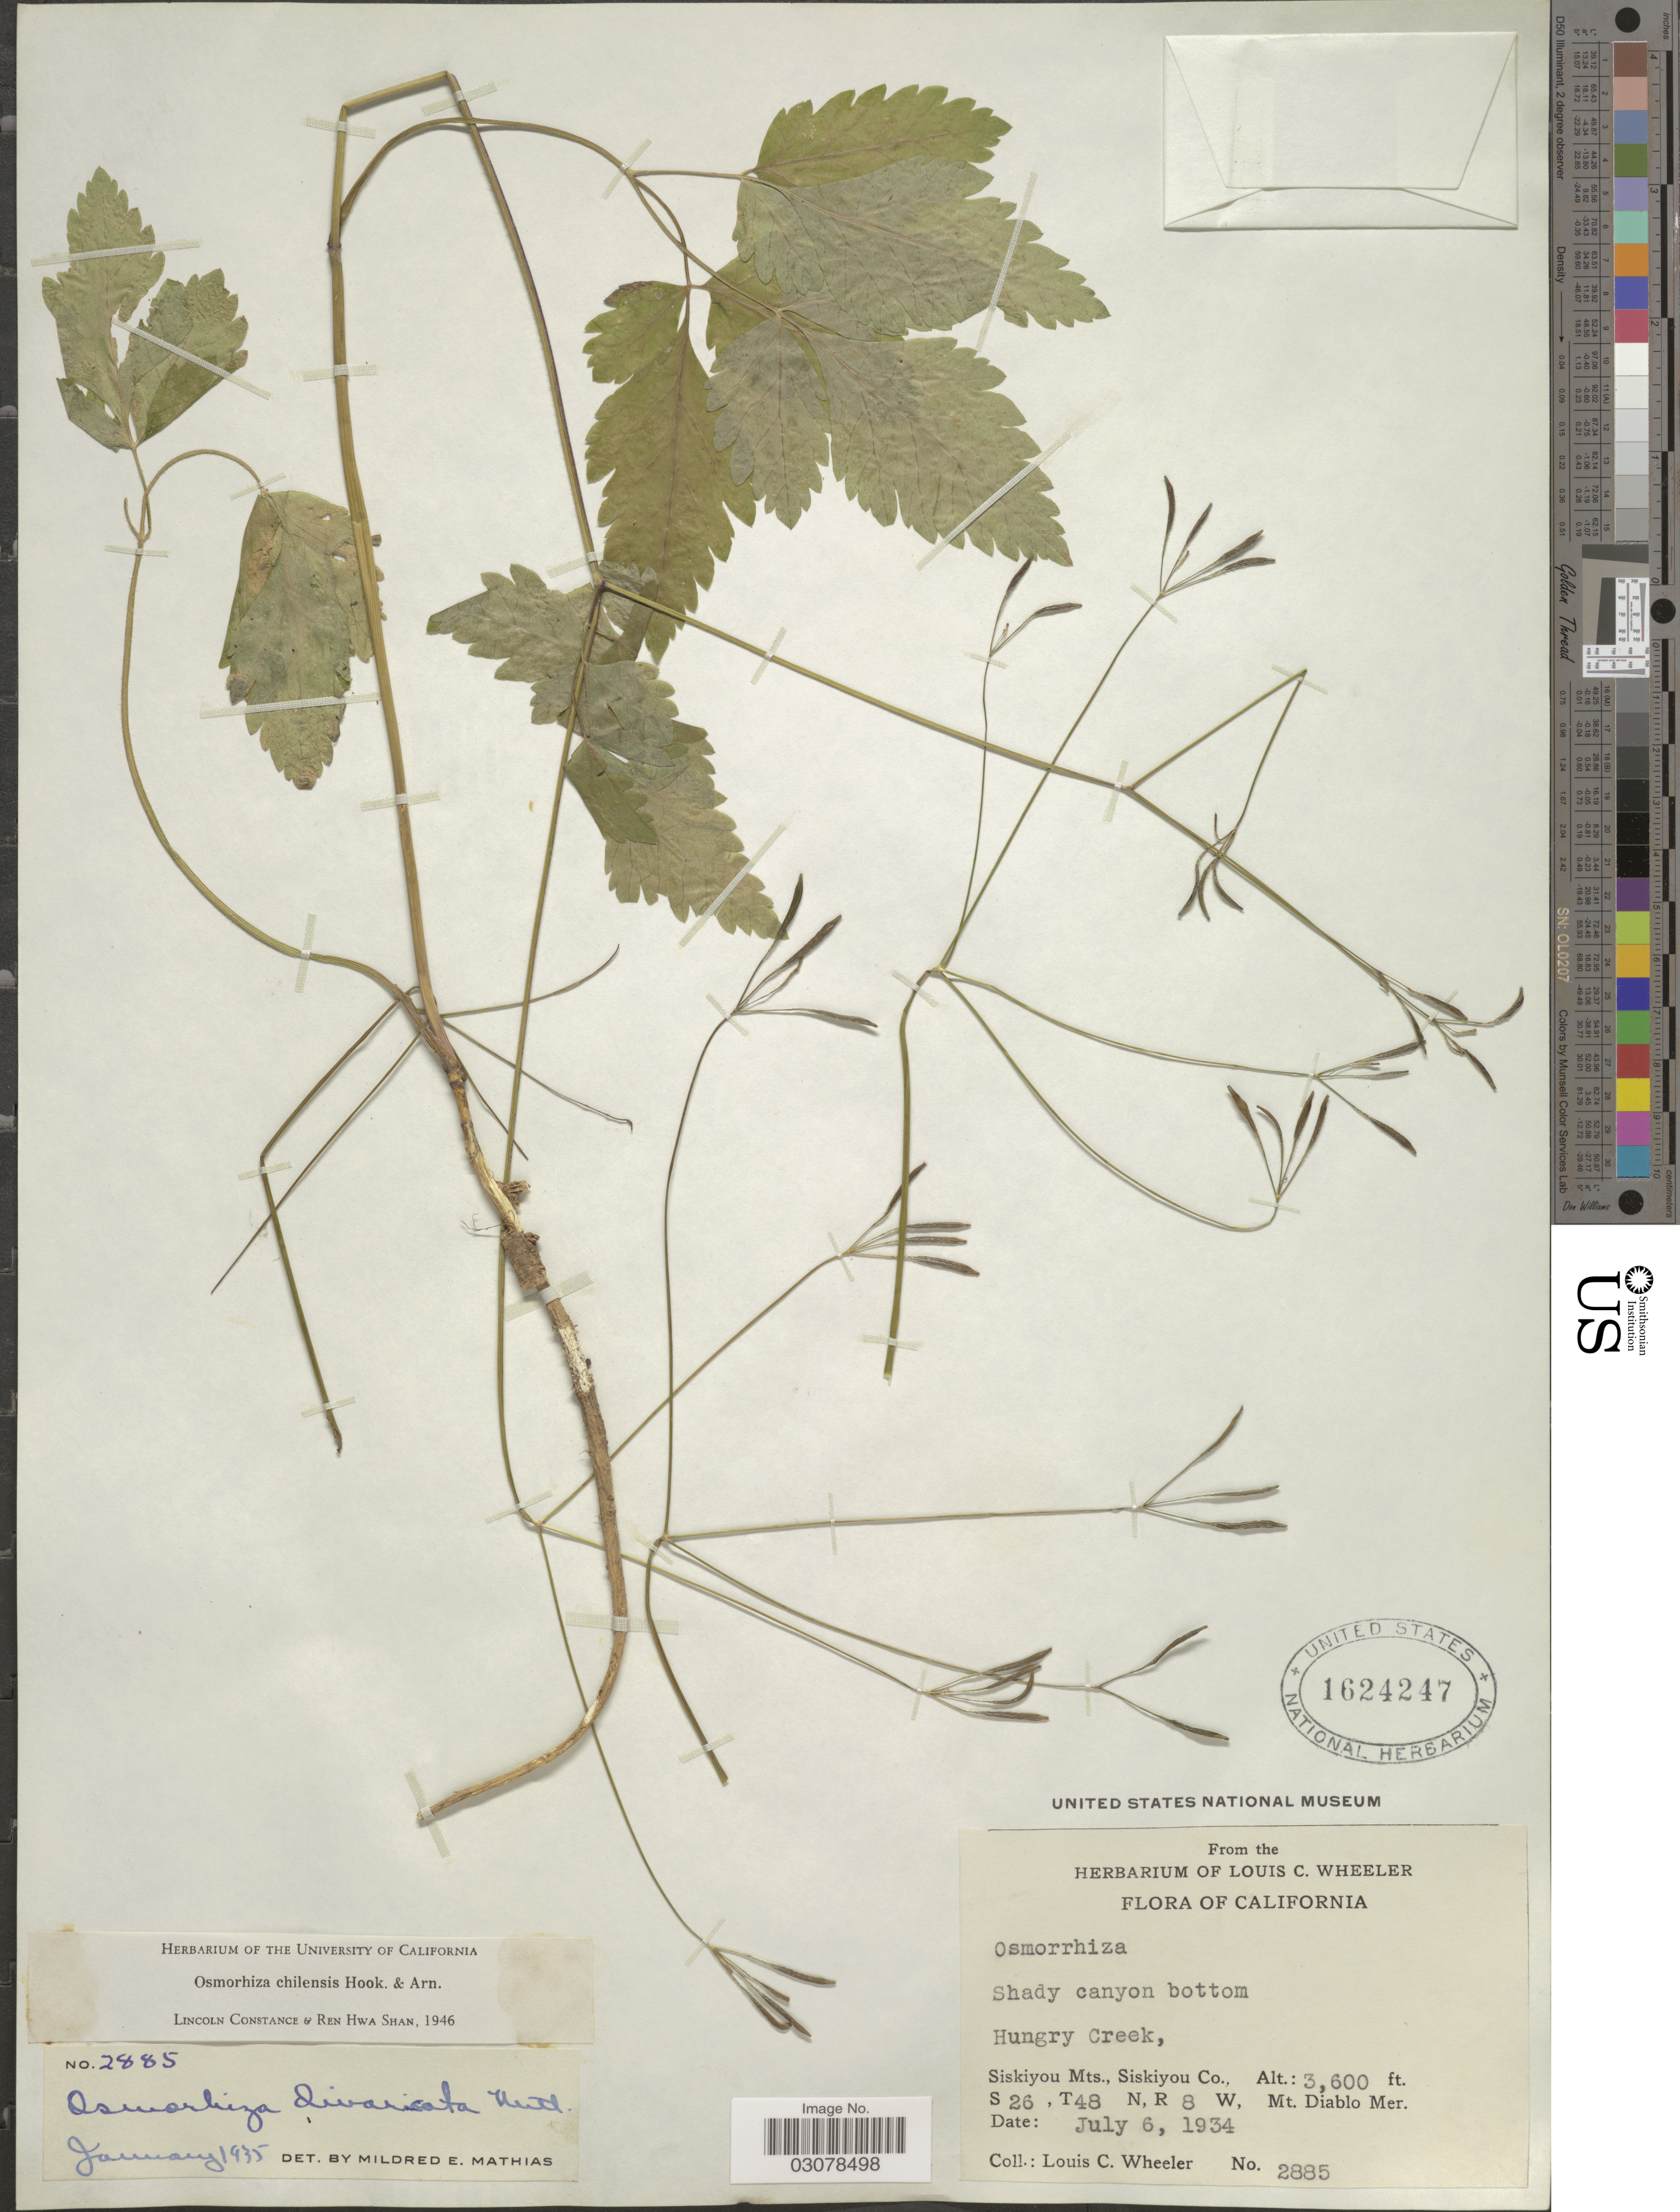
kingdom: Plantae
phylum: Tracheophyta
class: Magnoliopsida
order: Apiales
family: Apiaceae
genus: Osmorhiza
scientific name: Osmorhiza chilensis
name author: Hook. & Arn.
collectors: L. C. Wheeler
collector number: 2885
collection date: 1934-07-06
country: United States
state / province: California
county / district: Siskiyou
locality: Shady canyon bottom Hungry Creek, Siskiyou Mts., Siskiyou Co., S 26, T 48 N, R 8 W, Mt. Diablo Mer.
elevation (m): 1097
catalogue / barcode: US 1624247